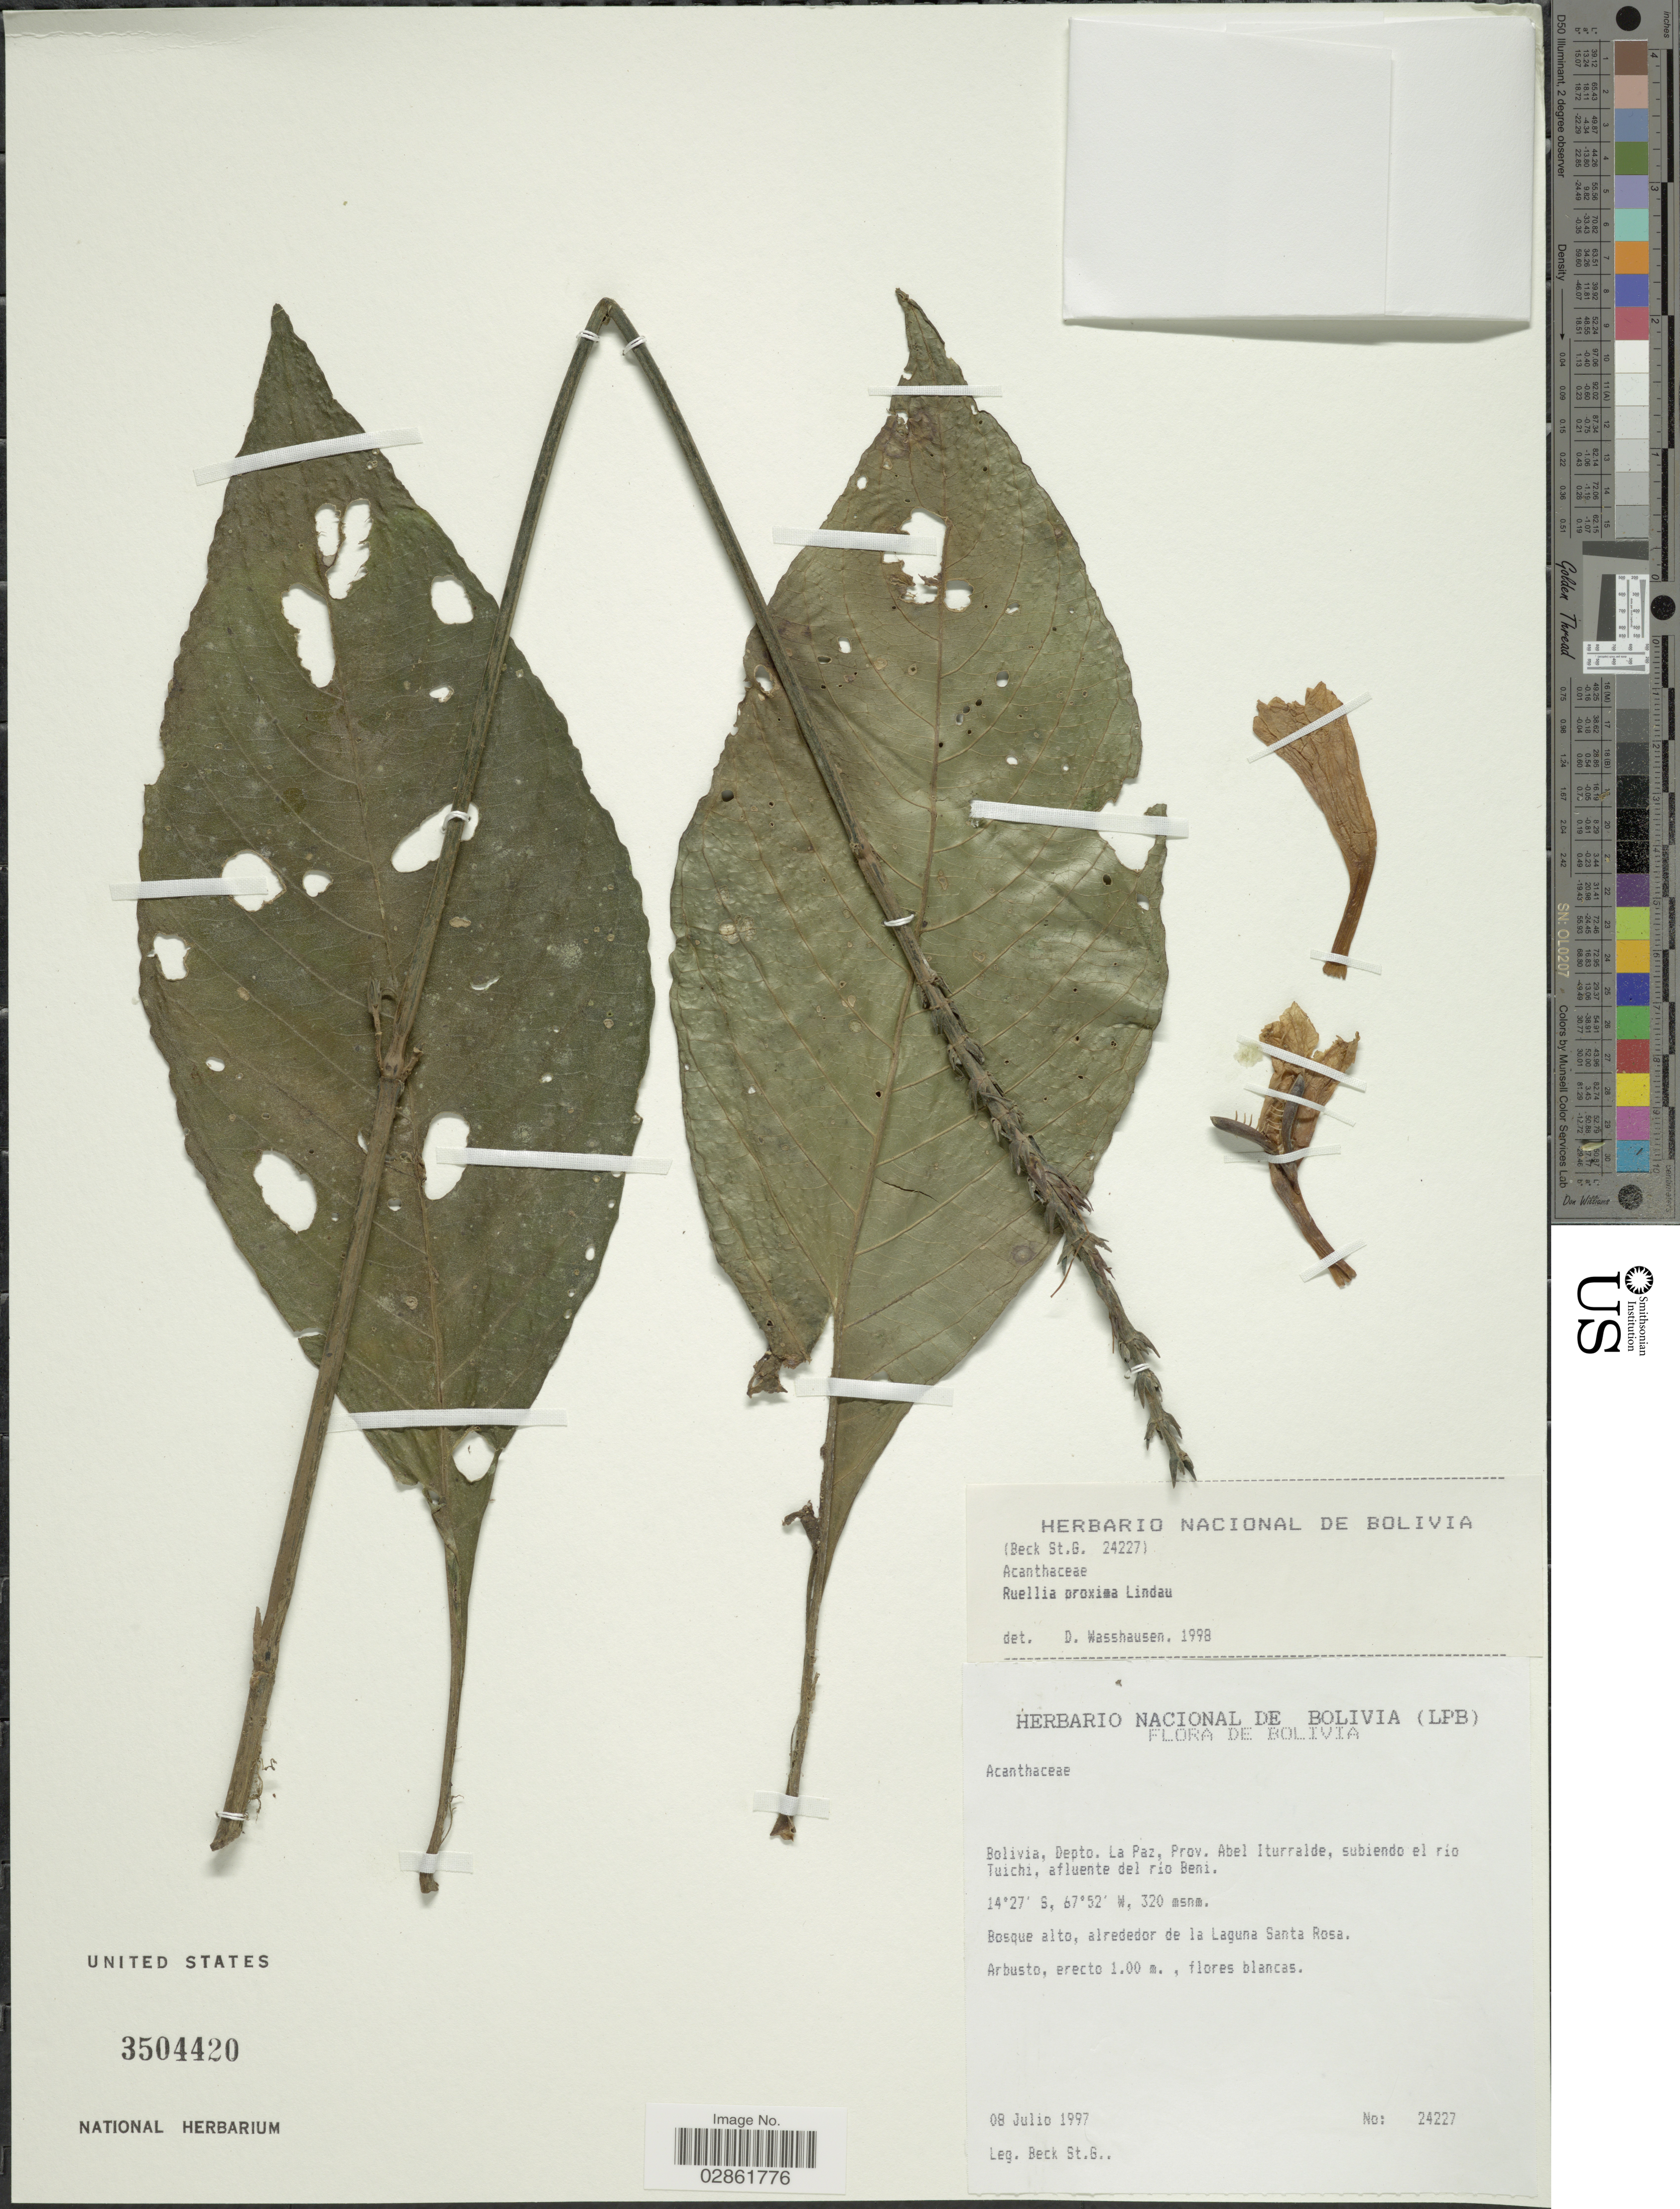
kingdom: Plantae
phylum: Tracheophyta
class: Magnoliopsida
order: Lamiales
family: Acanthaceae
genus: Ruellia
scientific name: Ruellia proxima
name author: Lindau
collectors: S. G. Beck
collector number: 24227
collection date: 1997-07-08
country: Bolivia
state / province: La Paz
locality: Depto. La Paz, Prov. Abel Iturralde, subiendo el rio Tuichi, afluente del rio Beni.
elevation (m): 320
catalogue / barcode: US 3504420